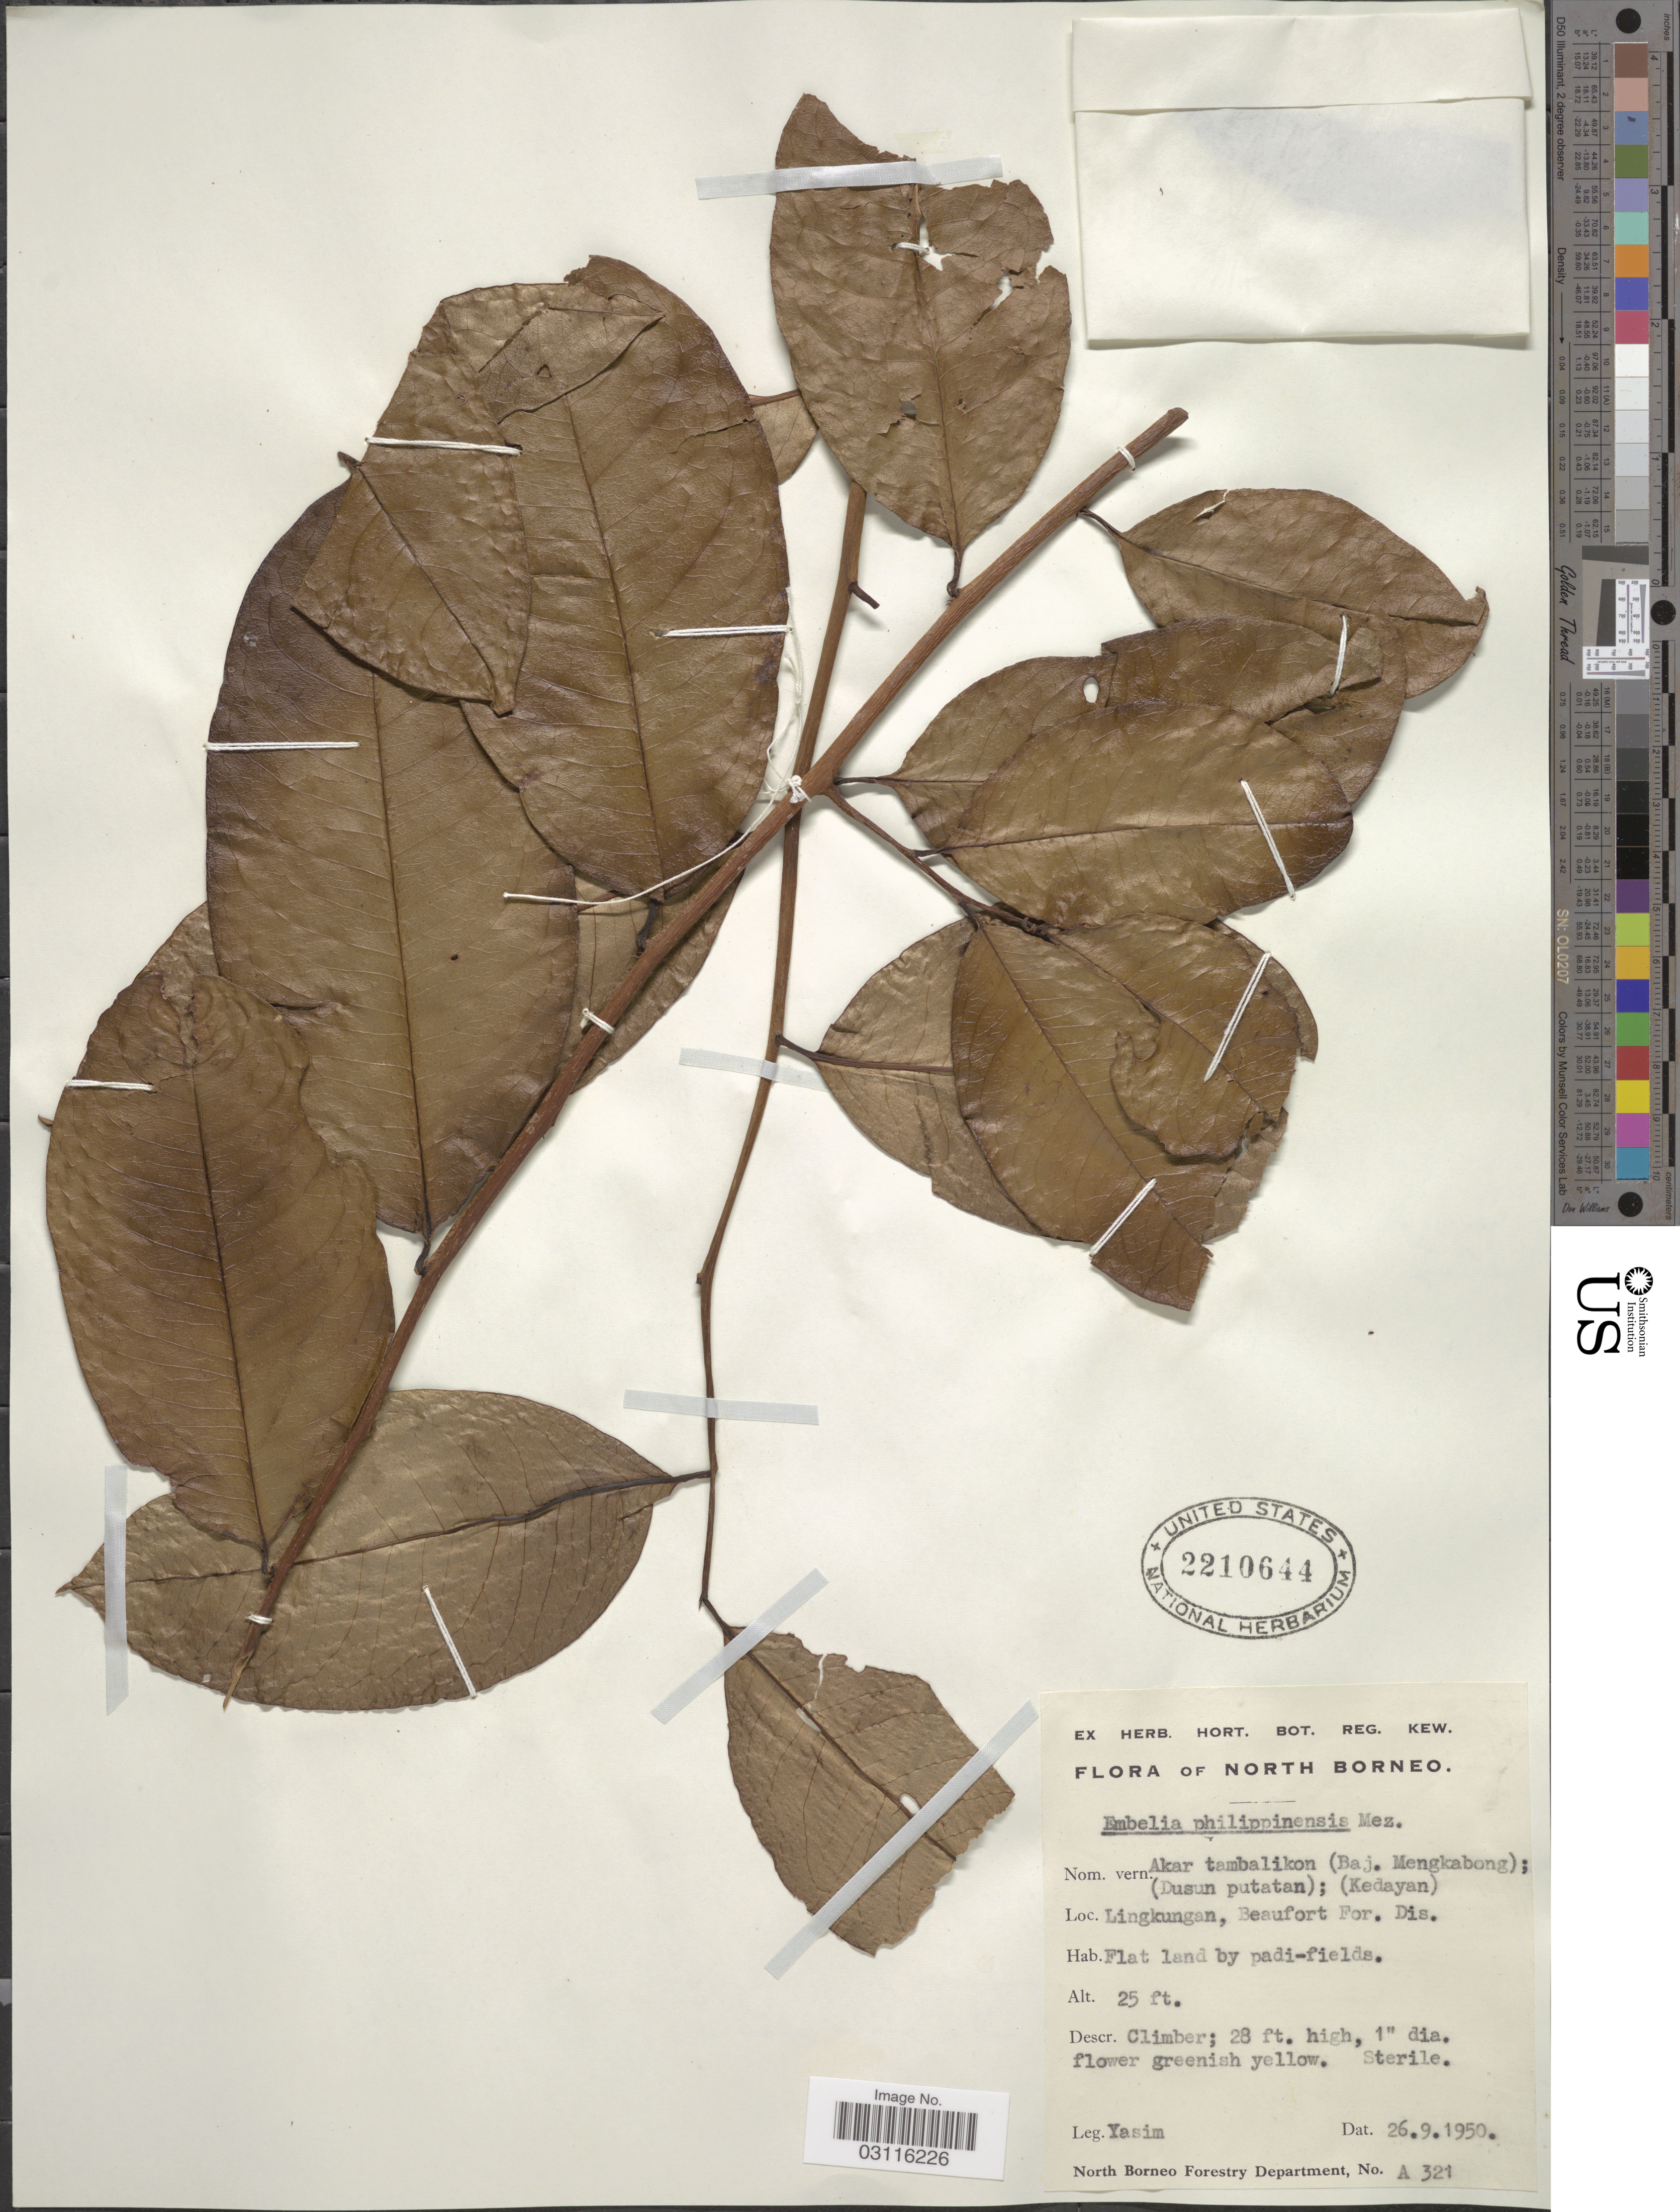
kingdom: Plantae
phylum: Tracheophyta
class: Magnoliopsida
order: Ericales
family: Primulaceae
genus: Embelia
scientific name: Embelia philippinensis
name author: A. DC.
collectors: Yasim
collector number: A321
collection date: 1950-09-26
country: Malaysia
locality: North Borneo. Lingkungan, Beaufort For. Dis.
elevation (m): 8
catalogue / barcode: US 2210644